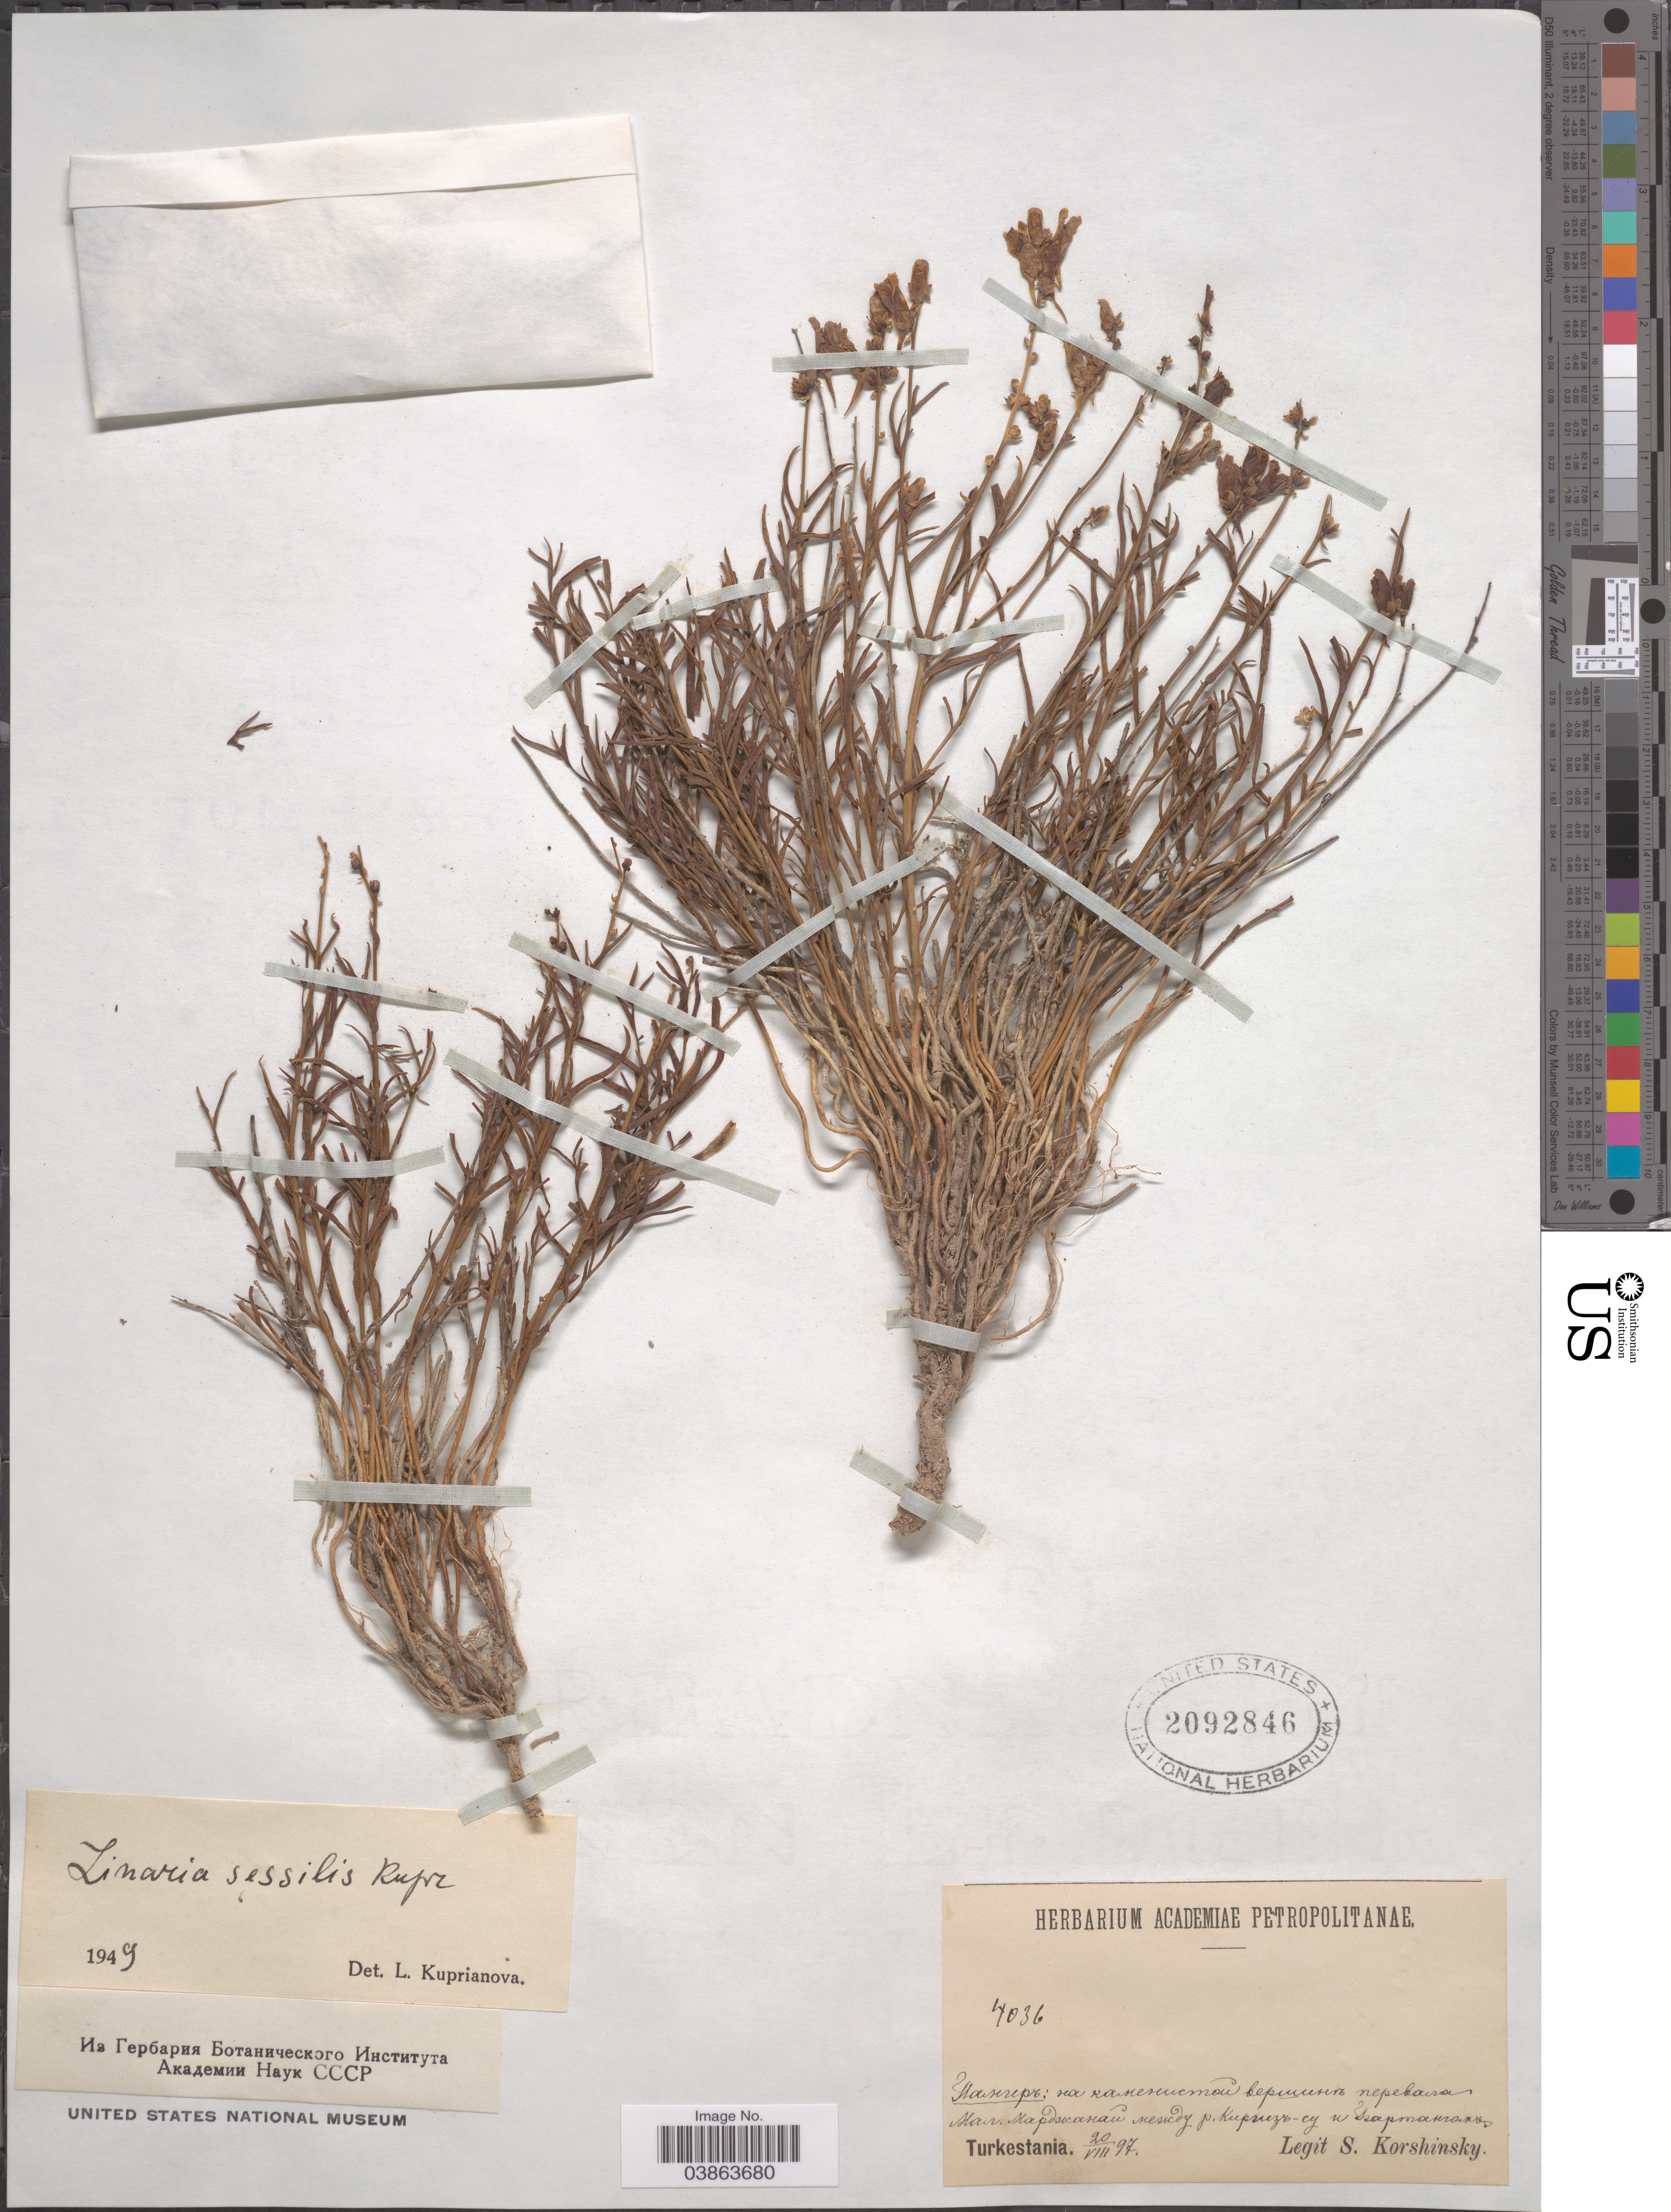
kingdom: Plantae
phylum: Tracheophyta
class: Magnoliopsida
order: Lamiales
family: Plantaginaceae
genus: Linaria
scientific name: Linaria sessilis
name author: Kuprian.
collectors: S. I. Korshinsky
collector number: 4036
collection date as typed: Transcribed d/m/y: 20/7/97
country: Tajikistan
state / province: Gorno-Badakhstan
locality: Pereval Malyy Mardzhanay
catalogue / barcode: US 2092846